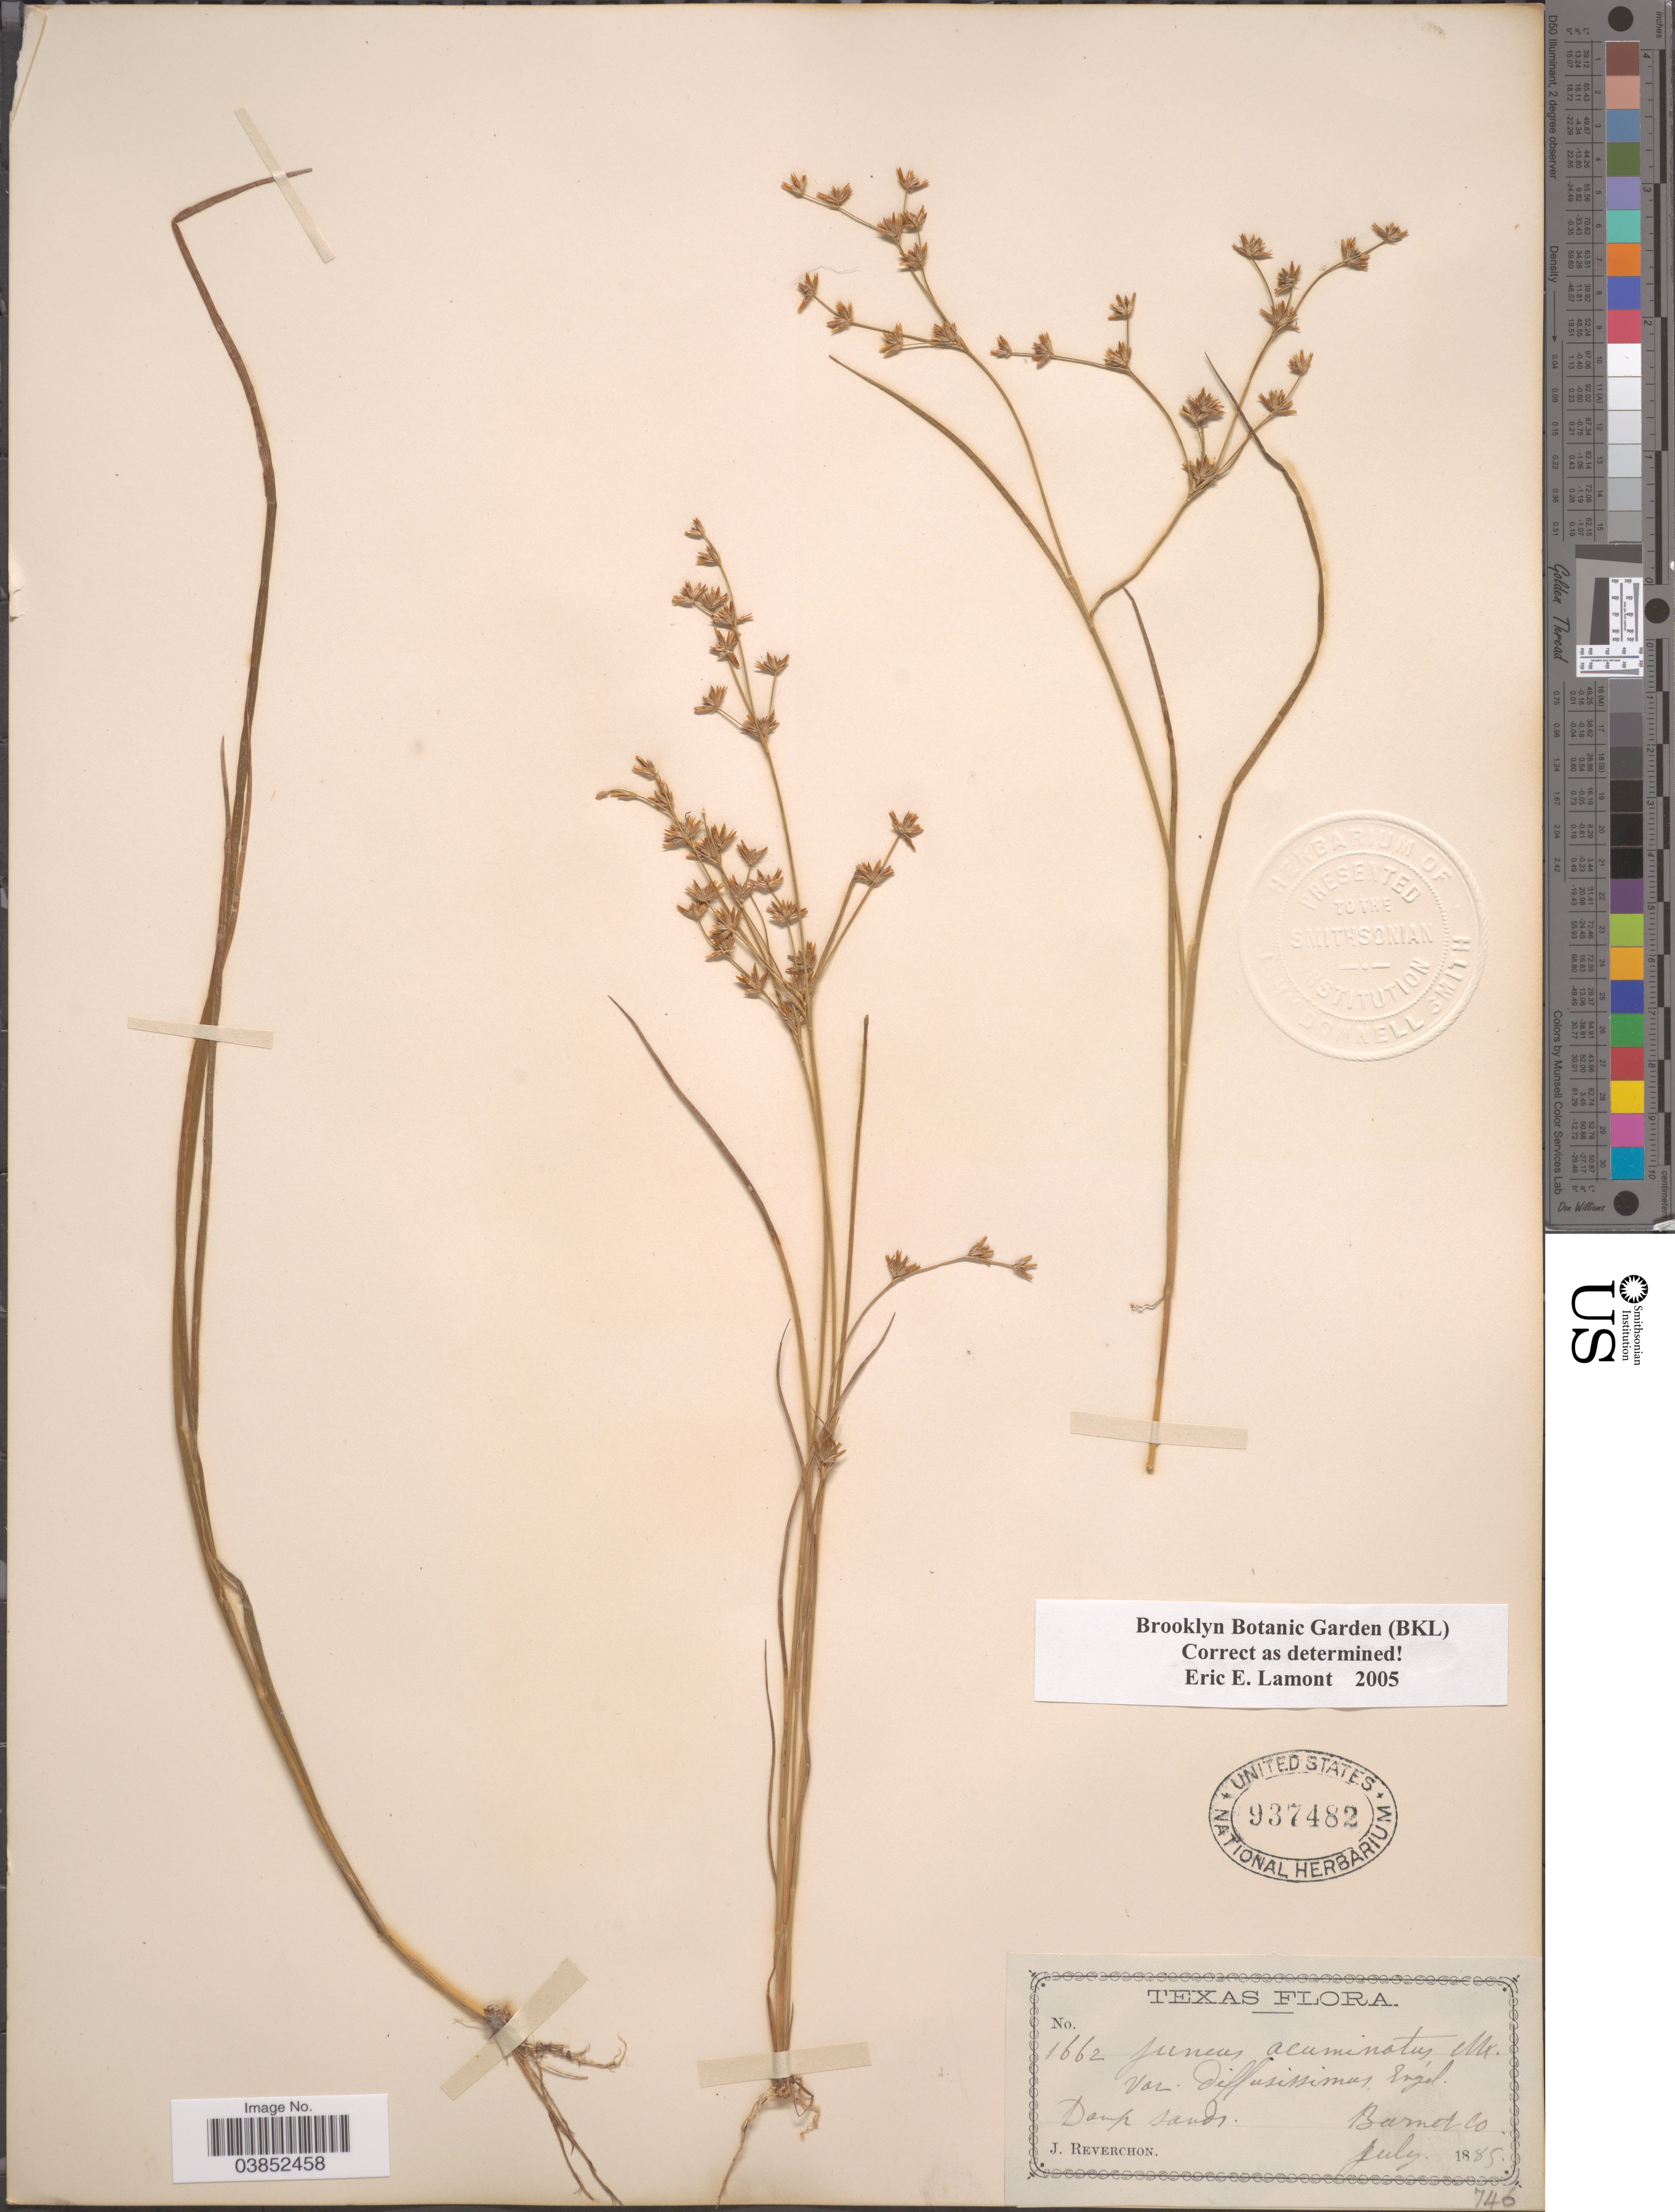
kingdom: Plantae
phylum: Tracheophyta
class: Liliopsida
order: Poales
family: Juncaceae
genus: Juncus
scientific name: Juncus diffusissimus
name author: Buckley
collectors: J. Reverchon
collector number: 1662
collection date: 1885-07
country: United States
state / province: Texas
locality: Burnet Co.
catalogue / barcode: US 937482